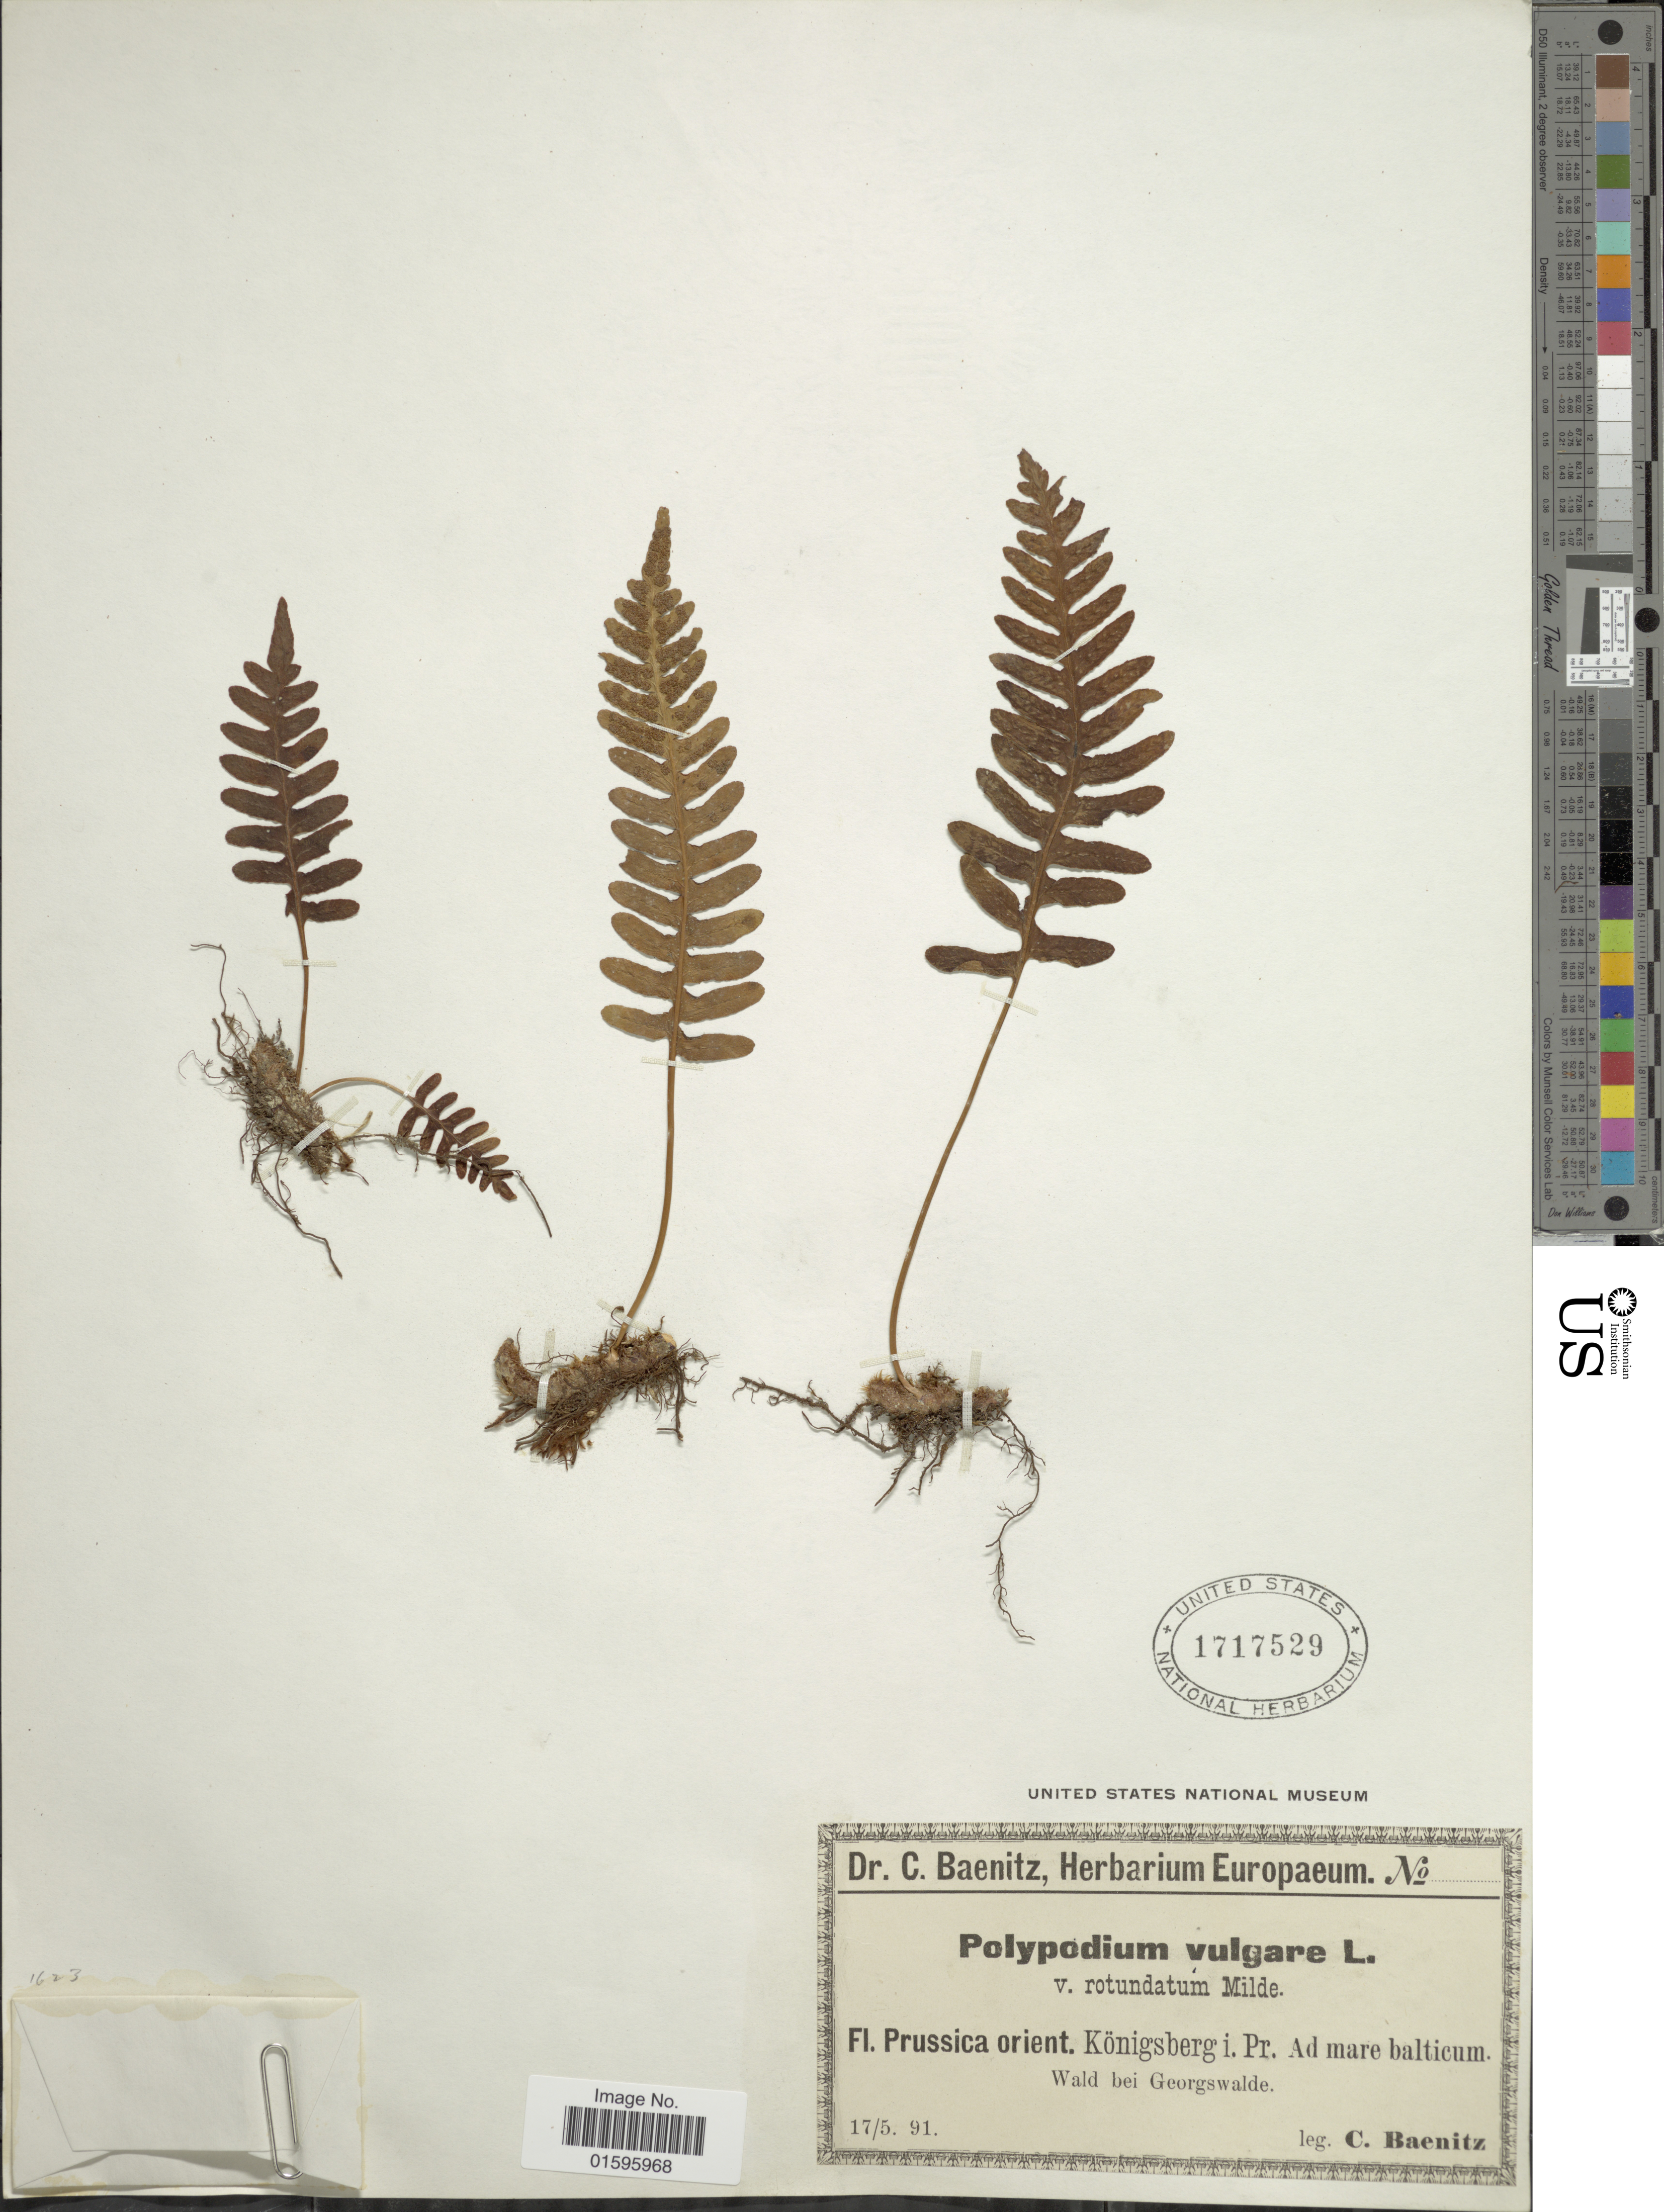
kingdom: Plantae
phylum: Tracheophyta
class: Polypodiopsida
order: Polypodiales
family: Polypodiaceae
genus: Polypodium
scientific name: Polypodium vulgare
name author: L.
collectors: C. G. Baenitz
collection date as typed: Transcribed d/m/y: 17/5/91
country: Germany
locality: Prussica orient. Konigsberg i. Pr. ad mare balticum, Wald bei Georgswalde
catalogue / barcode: US 1717529